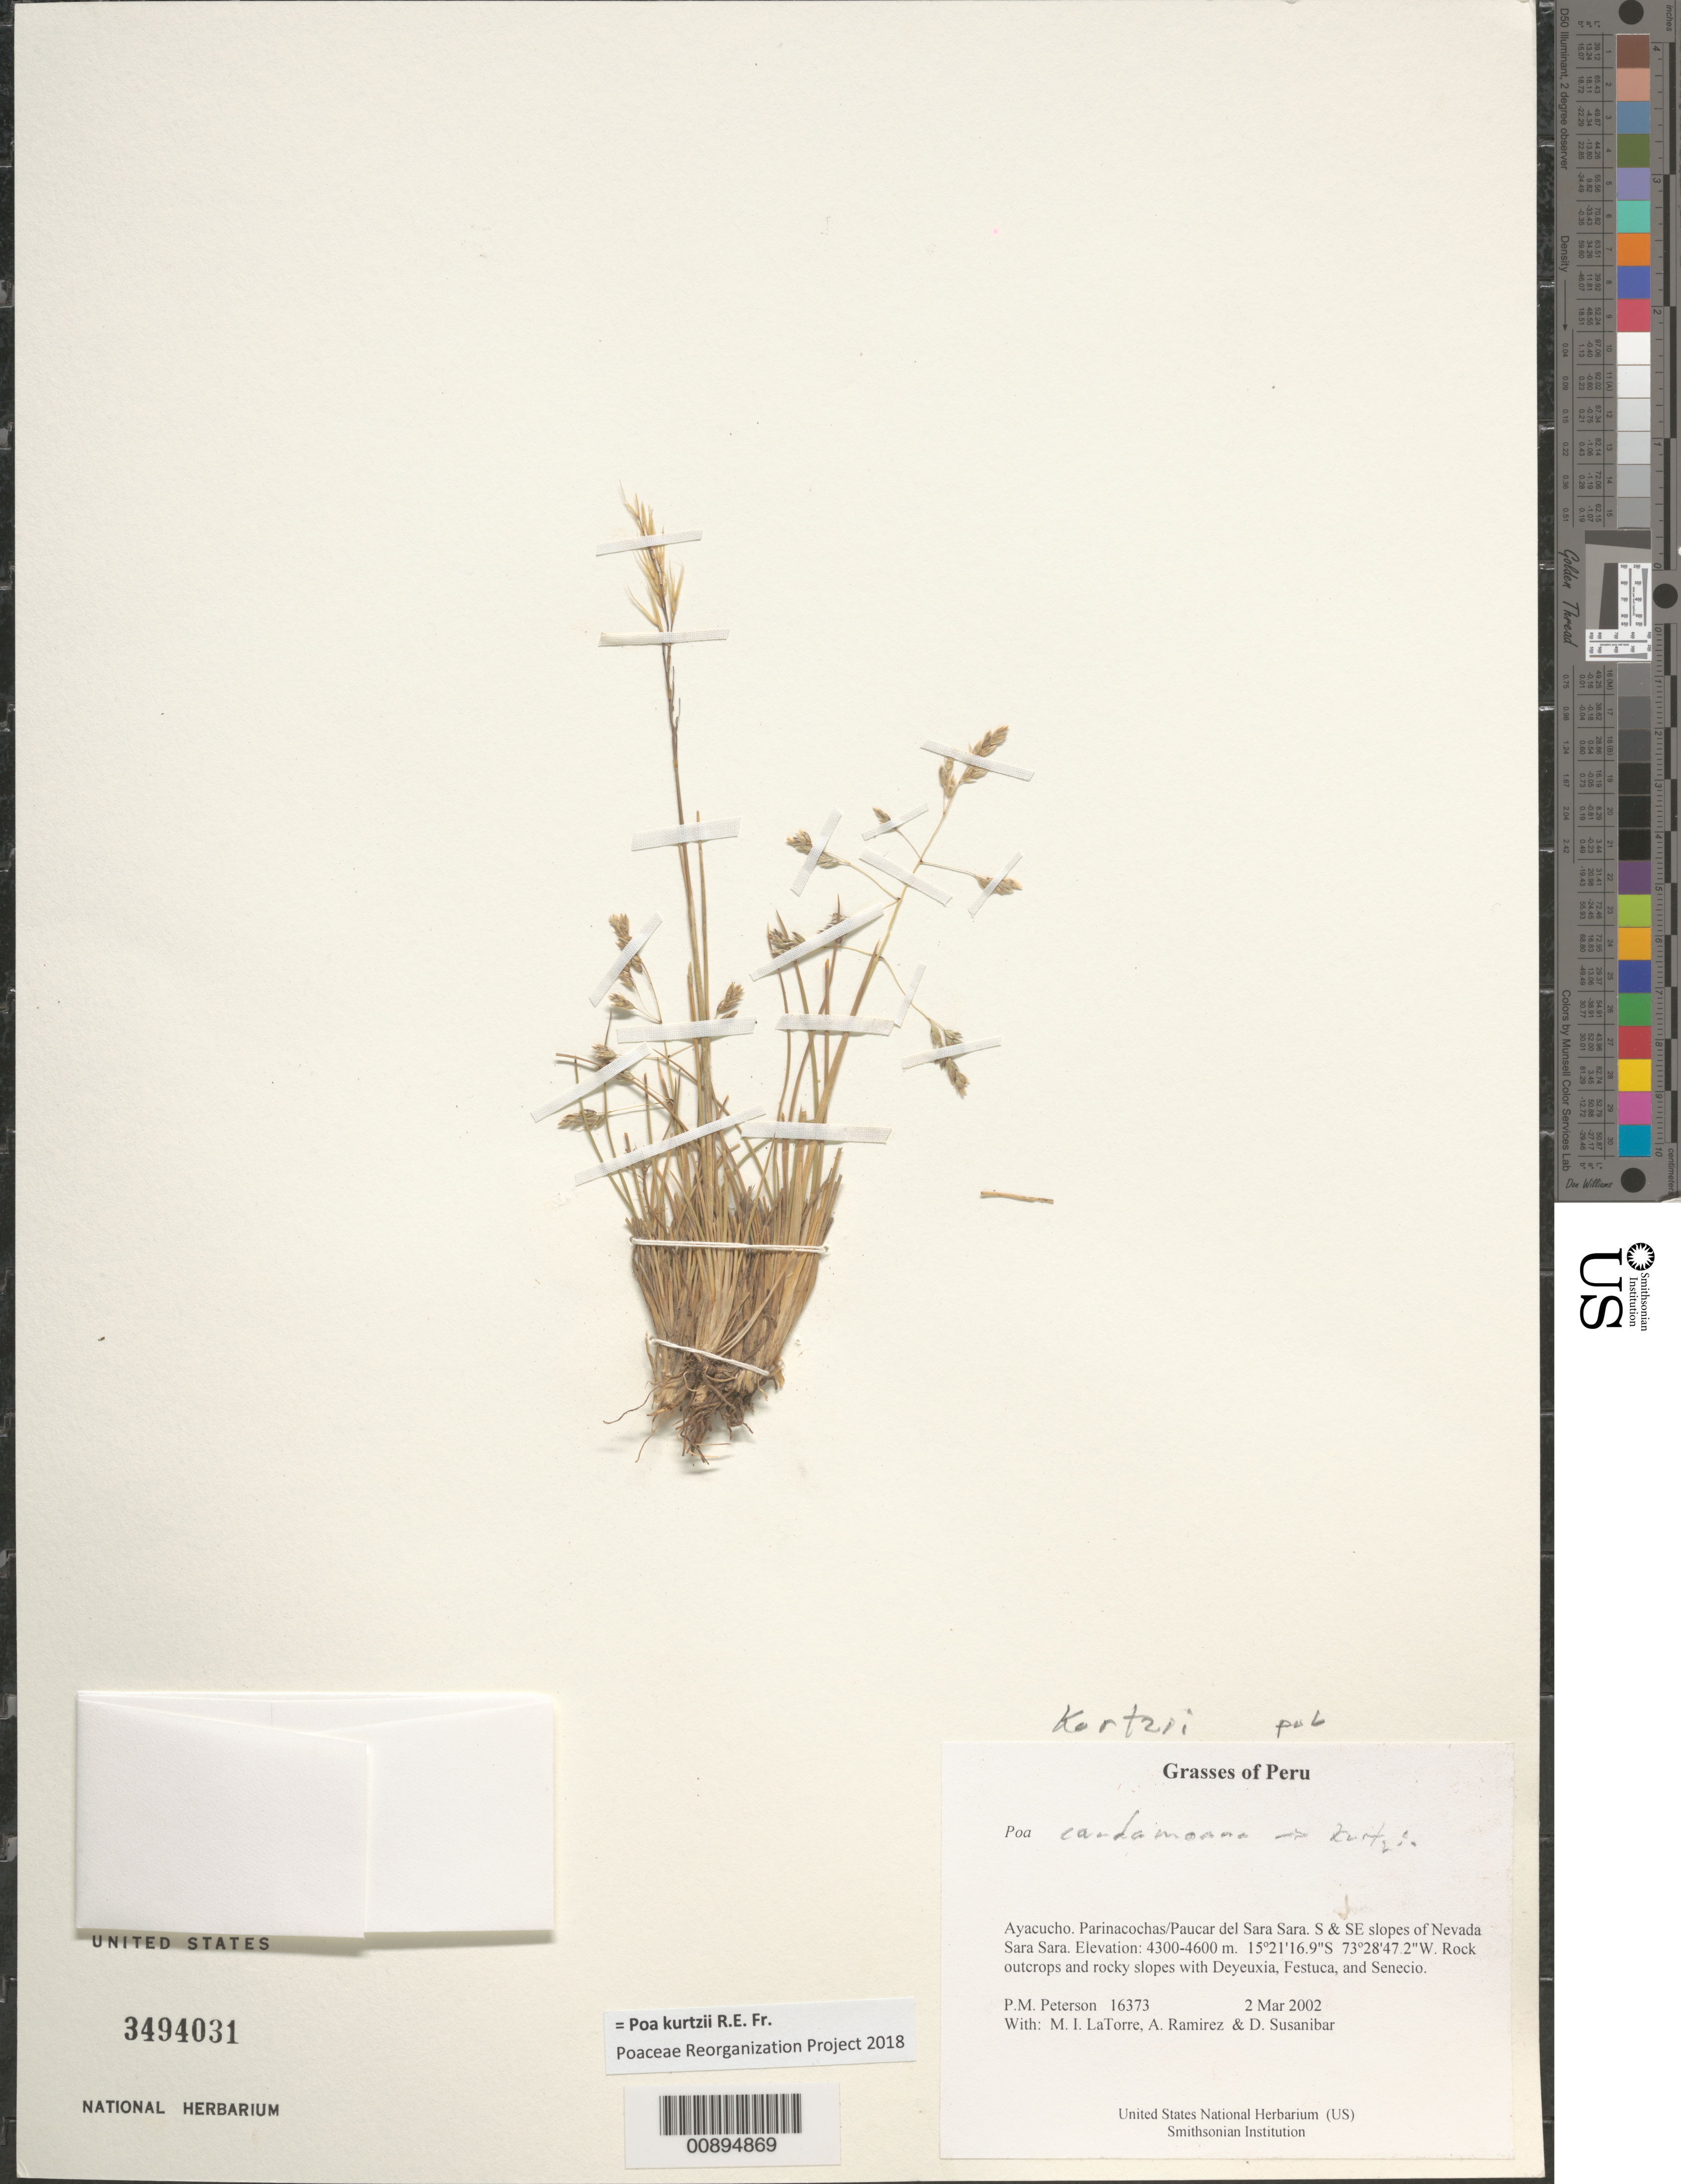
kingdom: Plantae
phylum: Tracheophyta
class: Liliopsida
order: Poales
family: Poaceae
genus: Poa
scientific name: Poa kurtzii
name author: R.E. Fr.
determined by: Soreng, Robert J., Research Associate (BOT), Smithsonian Institution - National Museum of Natural History (UNITED STATES)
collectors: P. M. Peterson, M. I. La Torre, A. Ramírez & D. Susanibar Cruz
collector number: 16373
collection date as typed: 02 Mar 2002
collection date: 2002-03-02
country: Peru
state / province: Ayacucho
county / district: Parinacochas/Paucar del Sara Sara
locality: S & SE slopes of Nevada Sara Sara.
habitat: Rock outcrops and rocky slopes with ~Deyeuxia, Festuca, and Senecio~.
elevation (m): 4300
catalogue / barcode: US 3494031